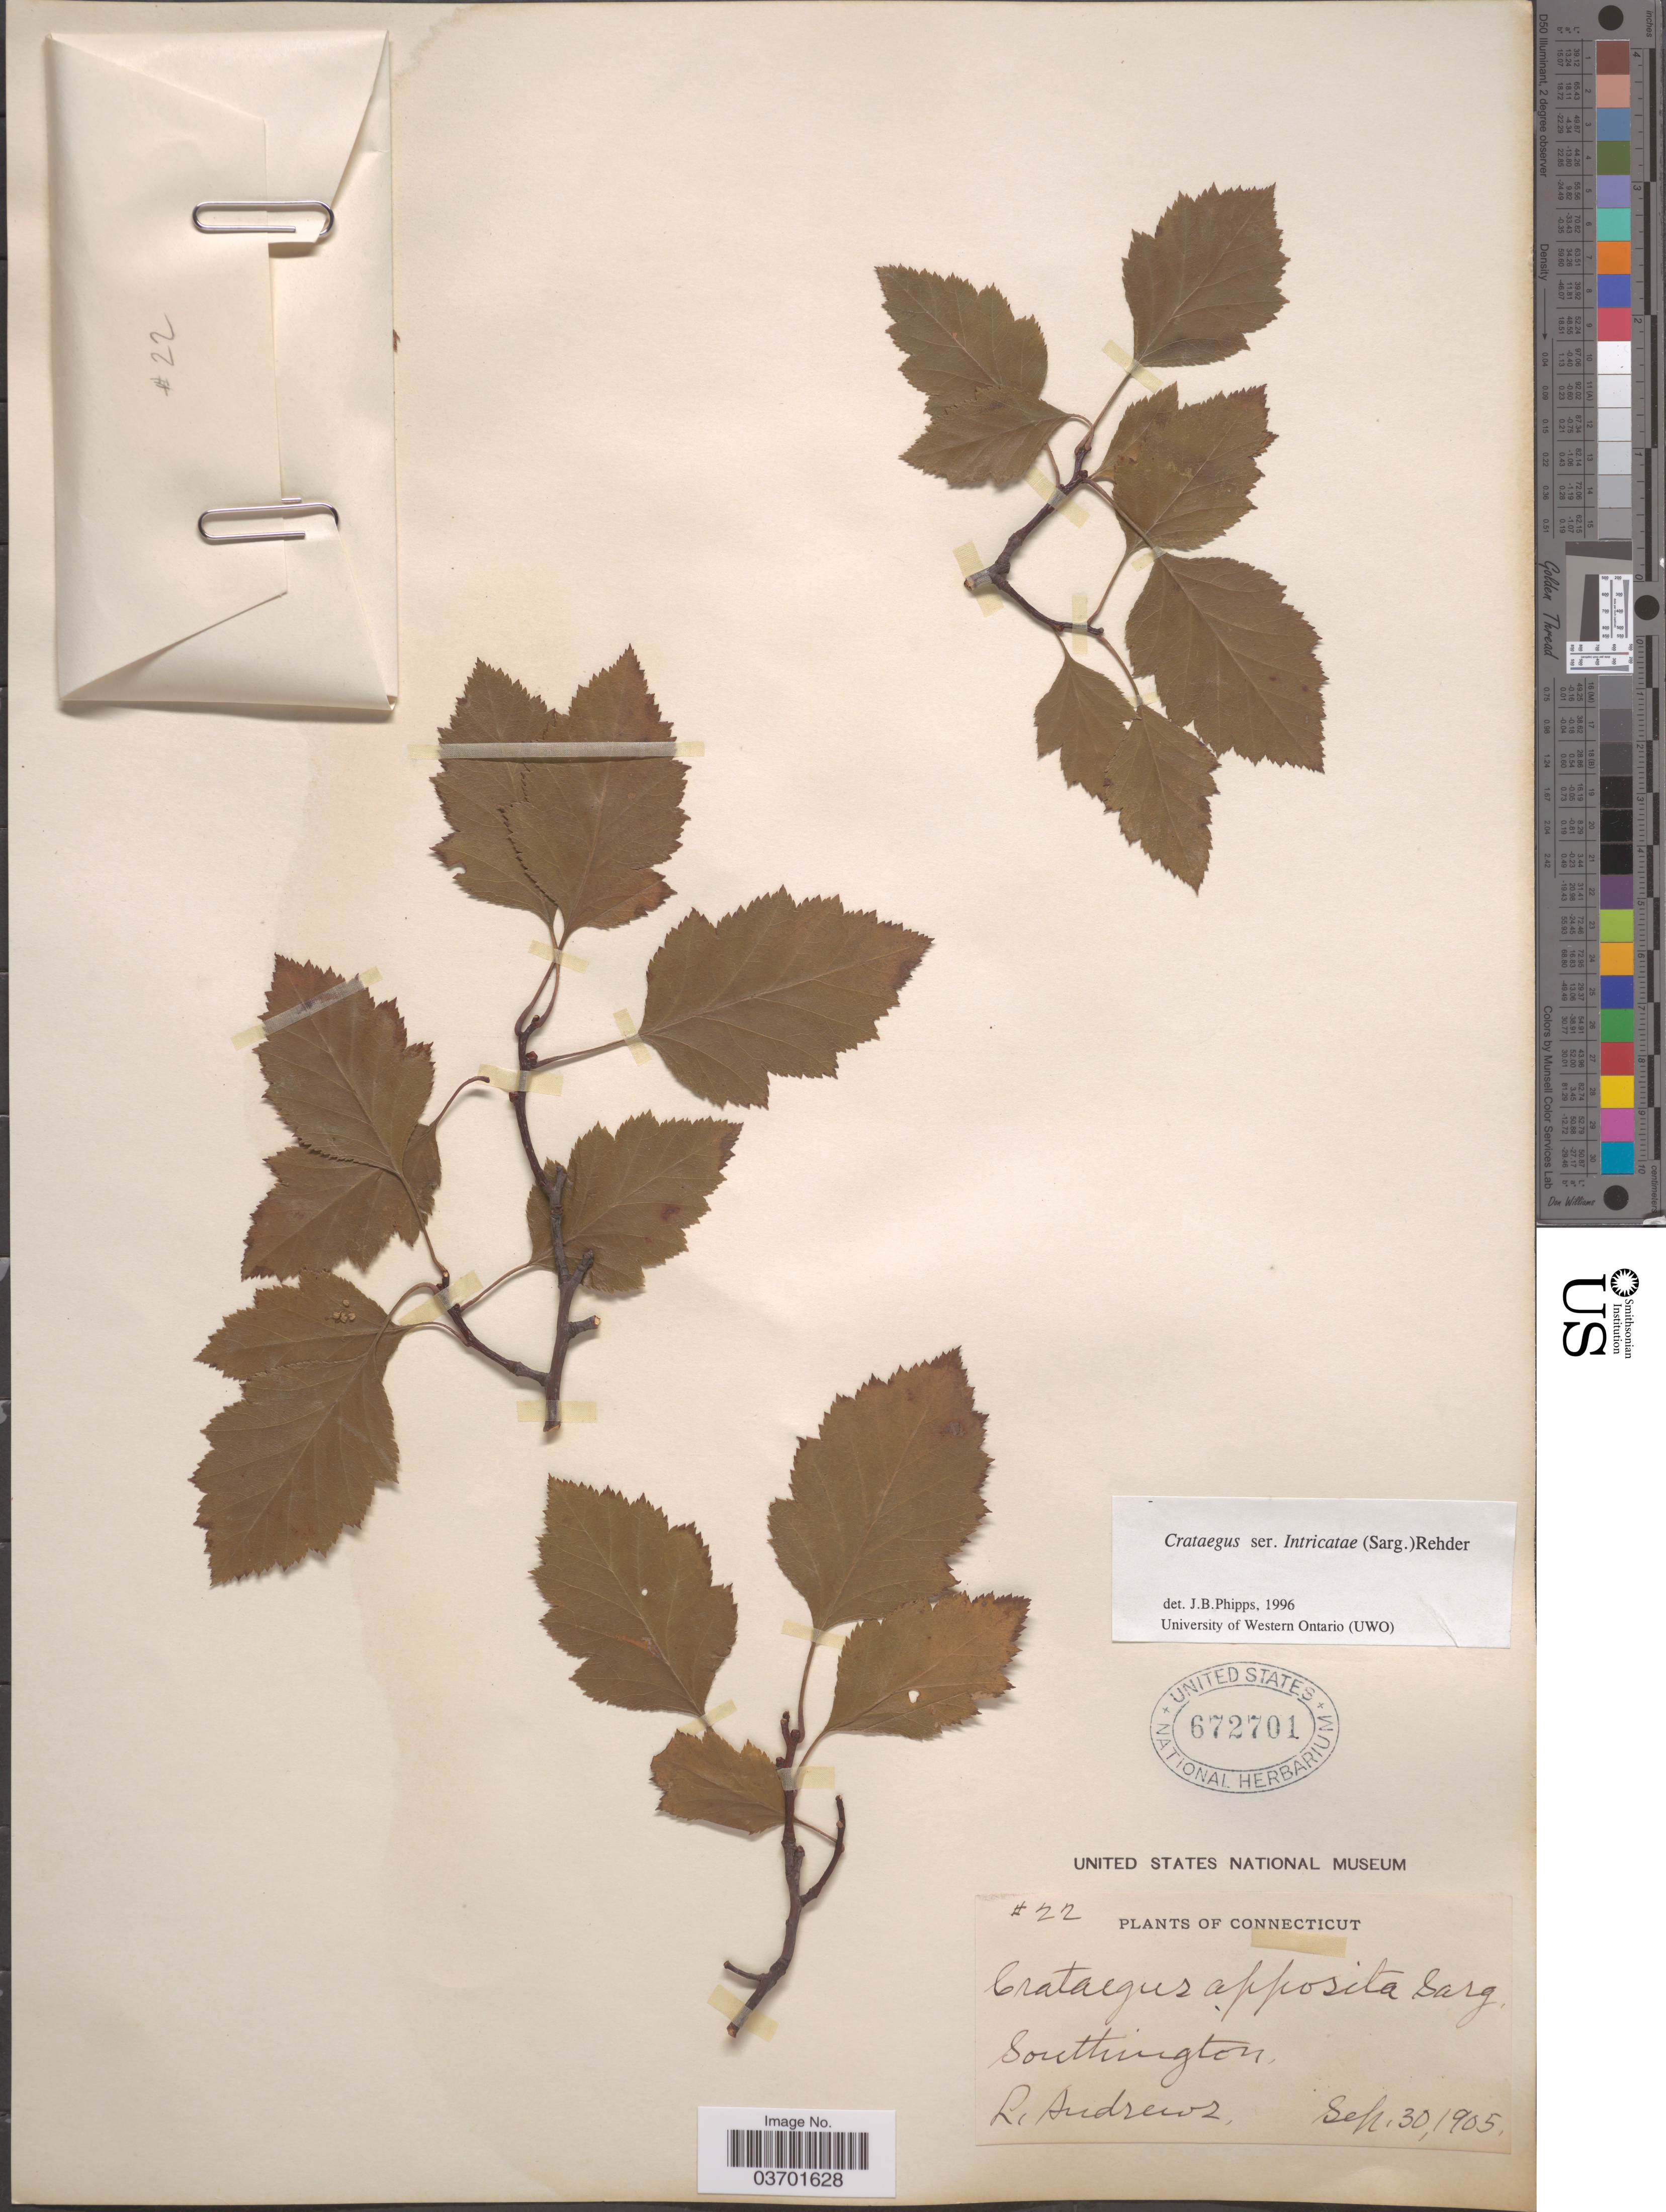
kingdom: Plantae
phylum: Tracheophyta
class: Magnoliopsida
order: Rosales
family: Rosaceae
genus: Crataegus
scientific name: Crataegus rubella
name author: Beadle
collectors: L. Andrews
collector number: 22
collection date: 1905-09-30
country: United States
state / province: Connecticut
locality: Southington.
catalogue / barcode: US 672701